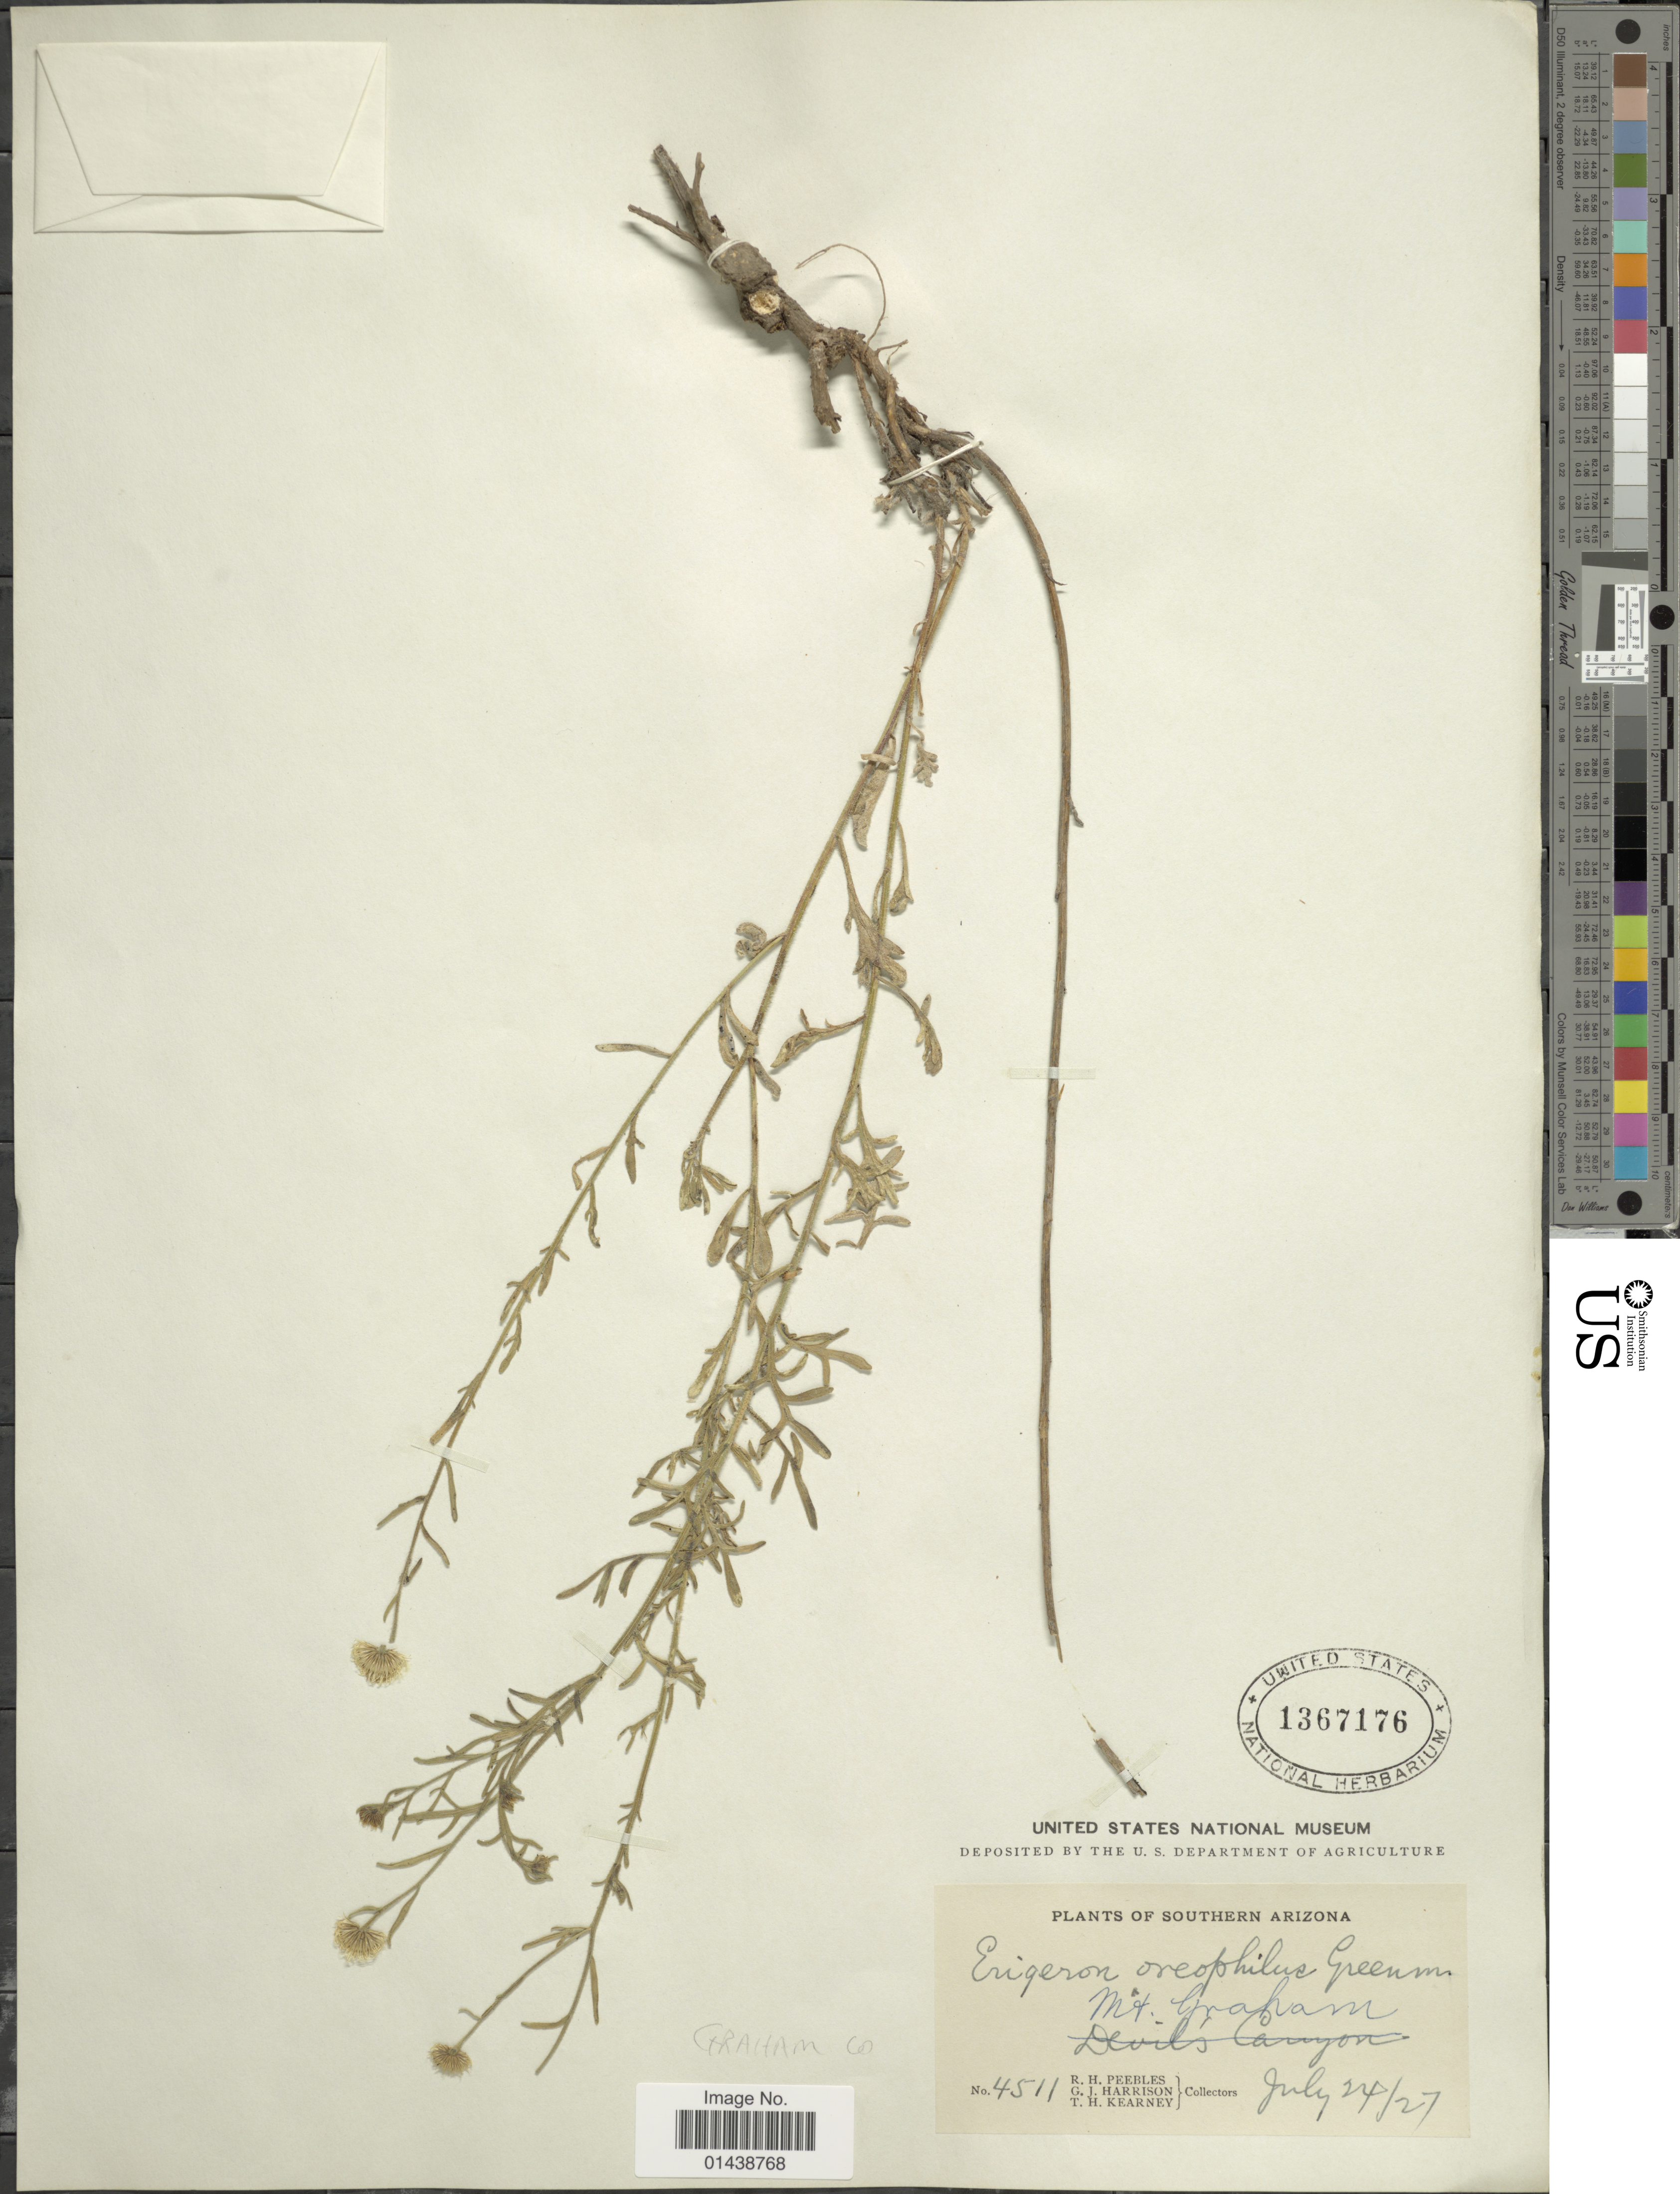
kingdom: Plantae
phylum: Tracheophyta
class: Magnoliopsida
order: Asterales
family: Asteraceae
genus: Erigeron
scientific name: Erigeron oreophilus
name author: Greenm.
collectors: R. H. Peebles, G. J. Harrison & T. H. Kearney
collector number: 4511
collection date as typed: Transcribed d/m/y: 24/7/27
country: United States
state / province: Arizona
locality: Southern Arizona. Mt. Graham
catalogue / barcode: US 1367176